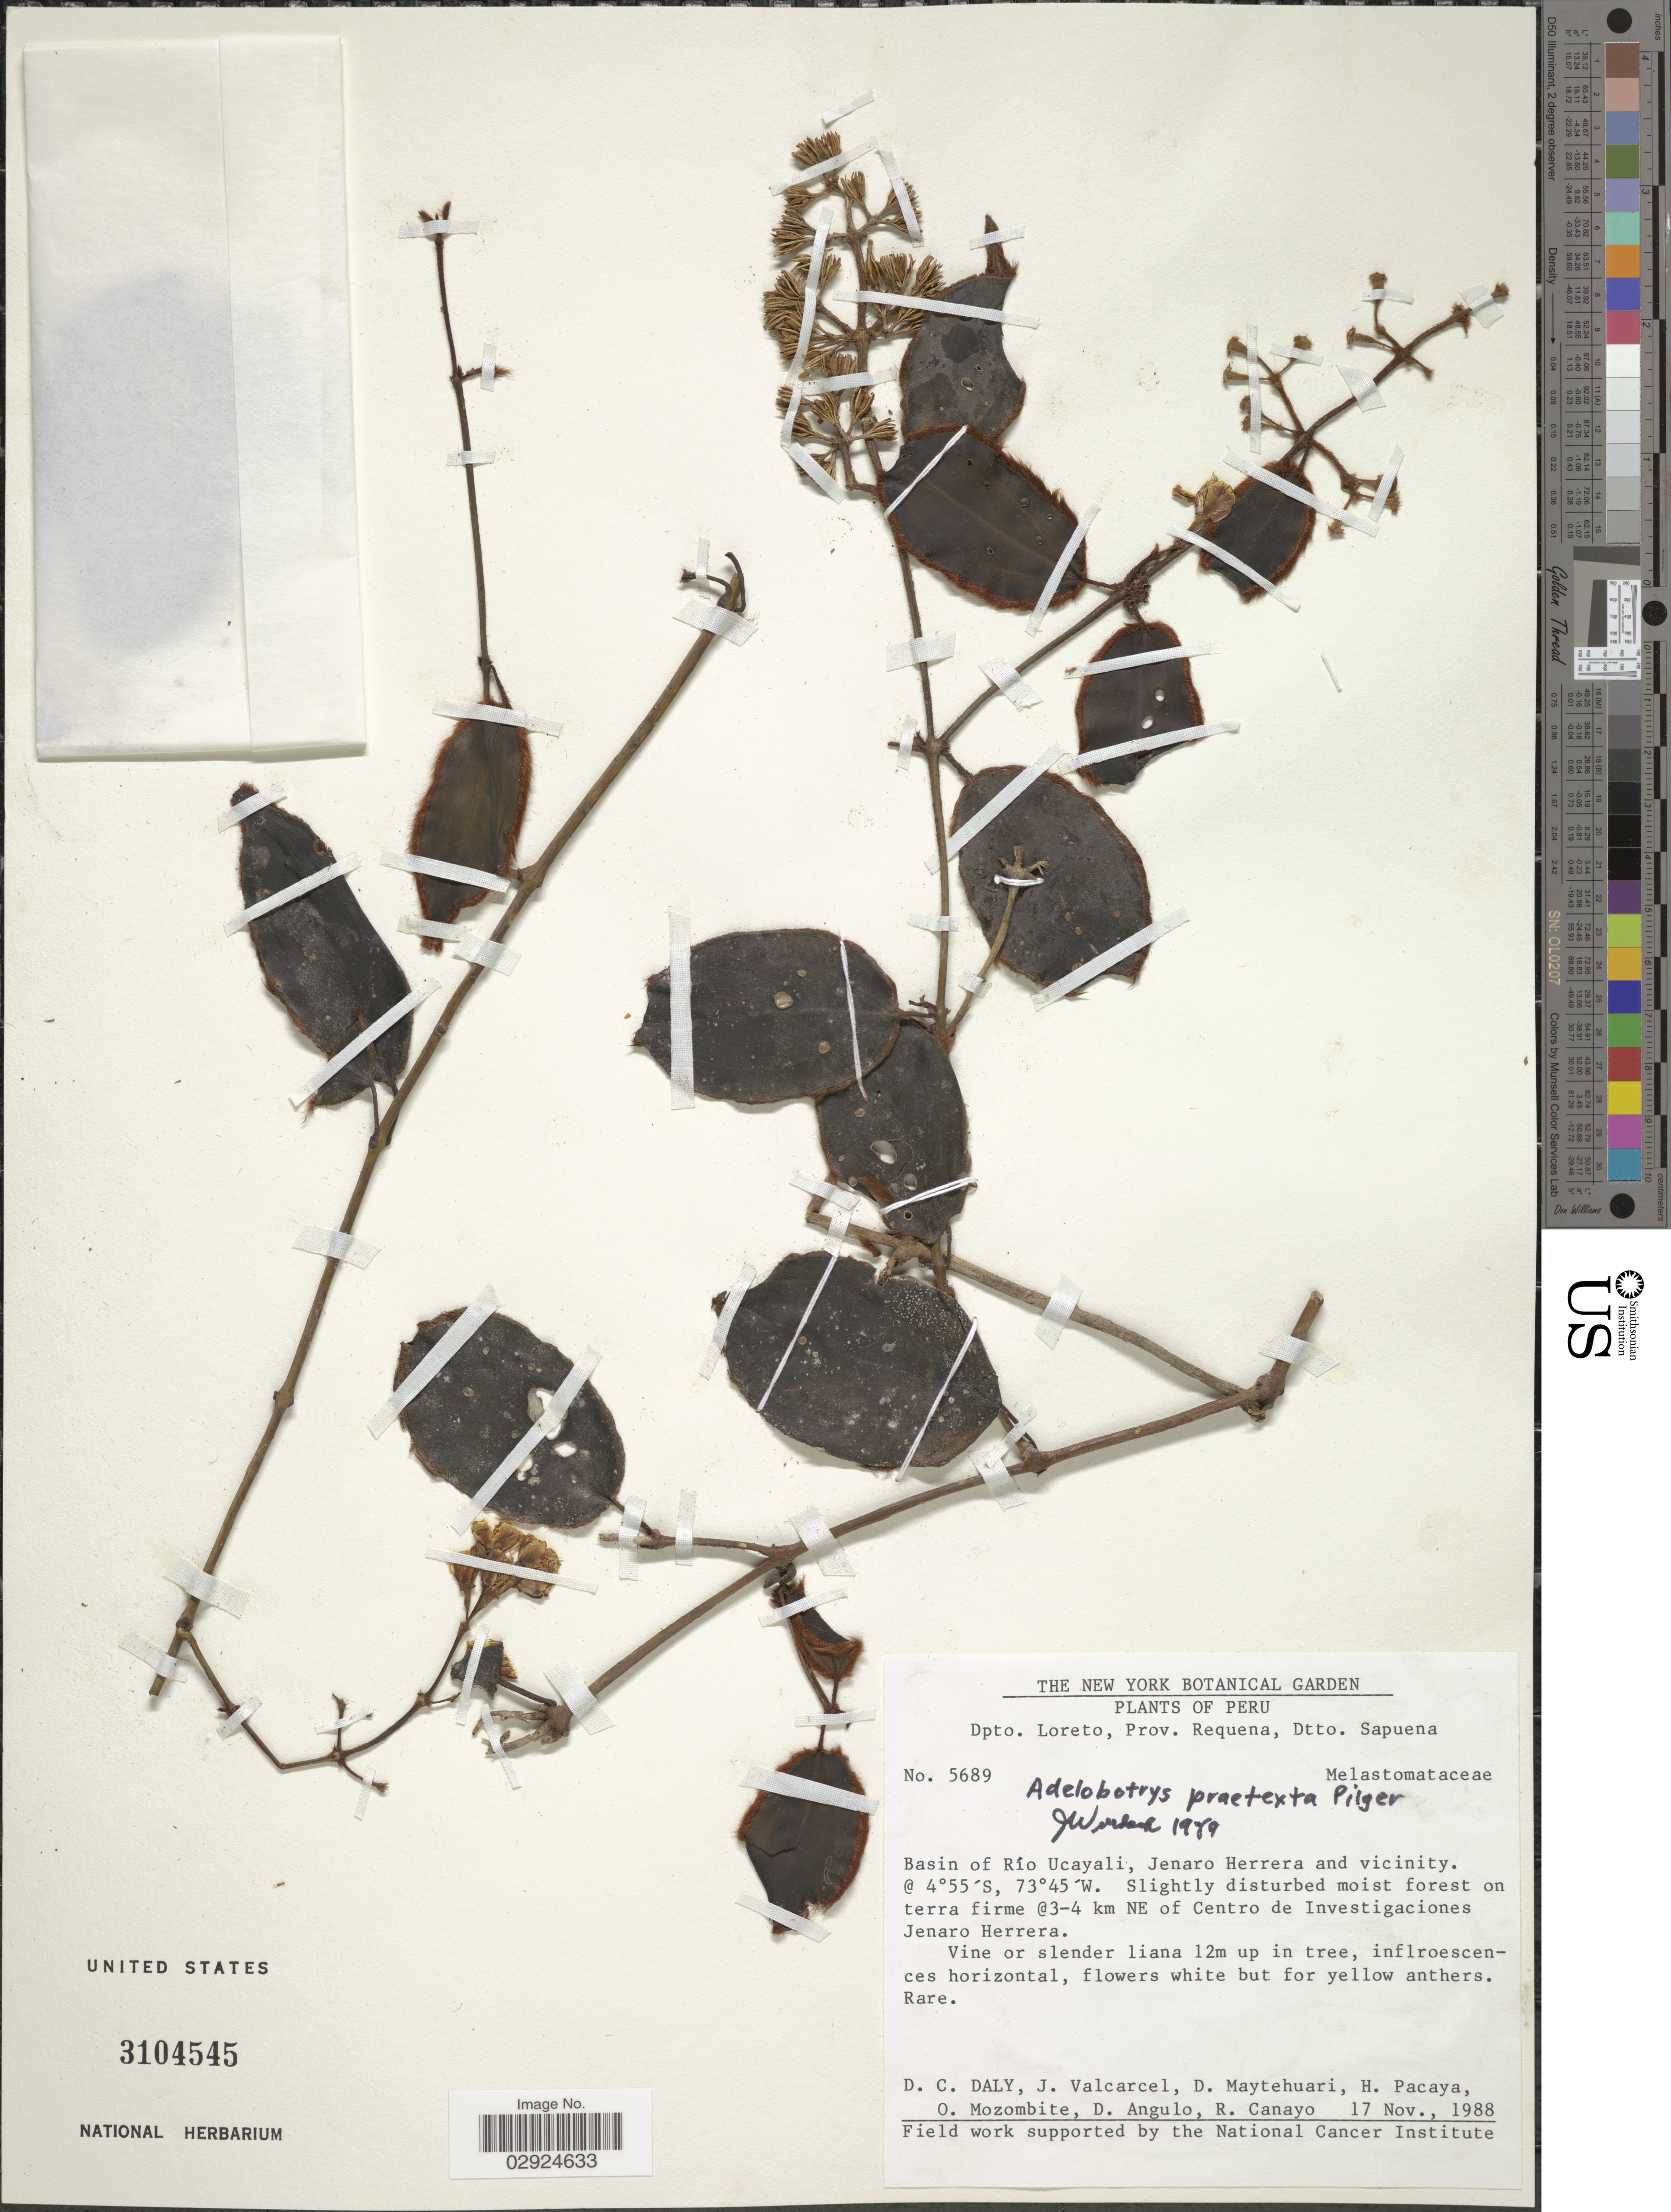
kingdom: Plantae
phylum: Tracheophyta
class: Magnoliopsida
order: Myrtales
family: Melastomataceae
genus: Adelobotrys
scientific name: Adelobotrys praetexta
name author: Pilg.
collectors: D. C. Daly, J. Valcarcel, D. Maytehuari, H. Pacaya & et al.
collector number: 5689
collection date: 1988-11-17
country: Peru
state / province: Loreto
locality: Dpto. Loreto, Prov. Requena, Dtto. Sapuena. Basin of Río Ucayali, Jenaro Herrera and vicinity. Slightly disturbed moist forest on terra firme @3-4 km NE of Centro de Investigaciones Jenaro Herrera.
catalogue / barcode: US 3104545